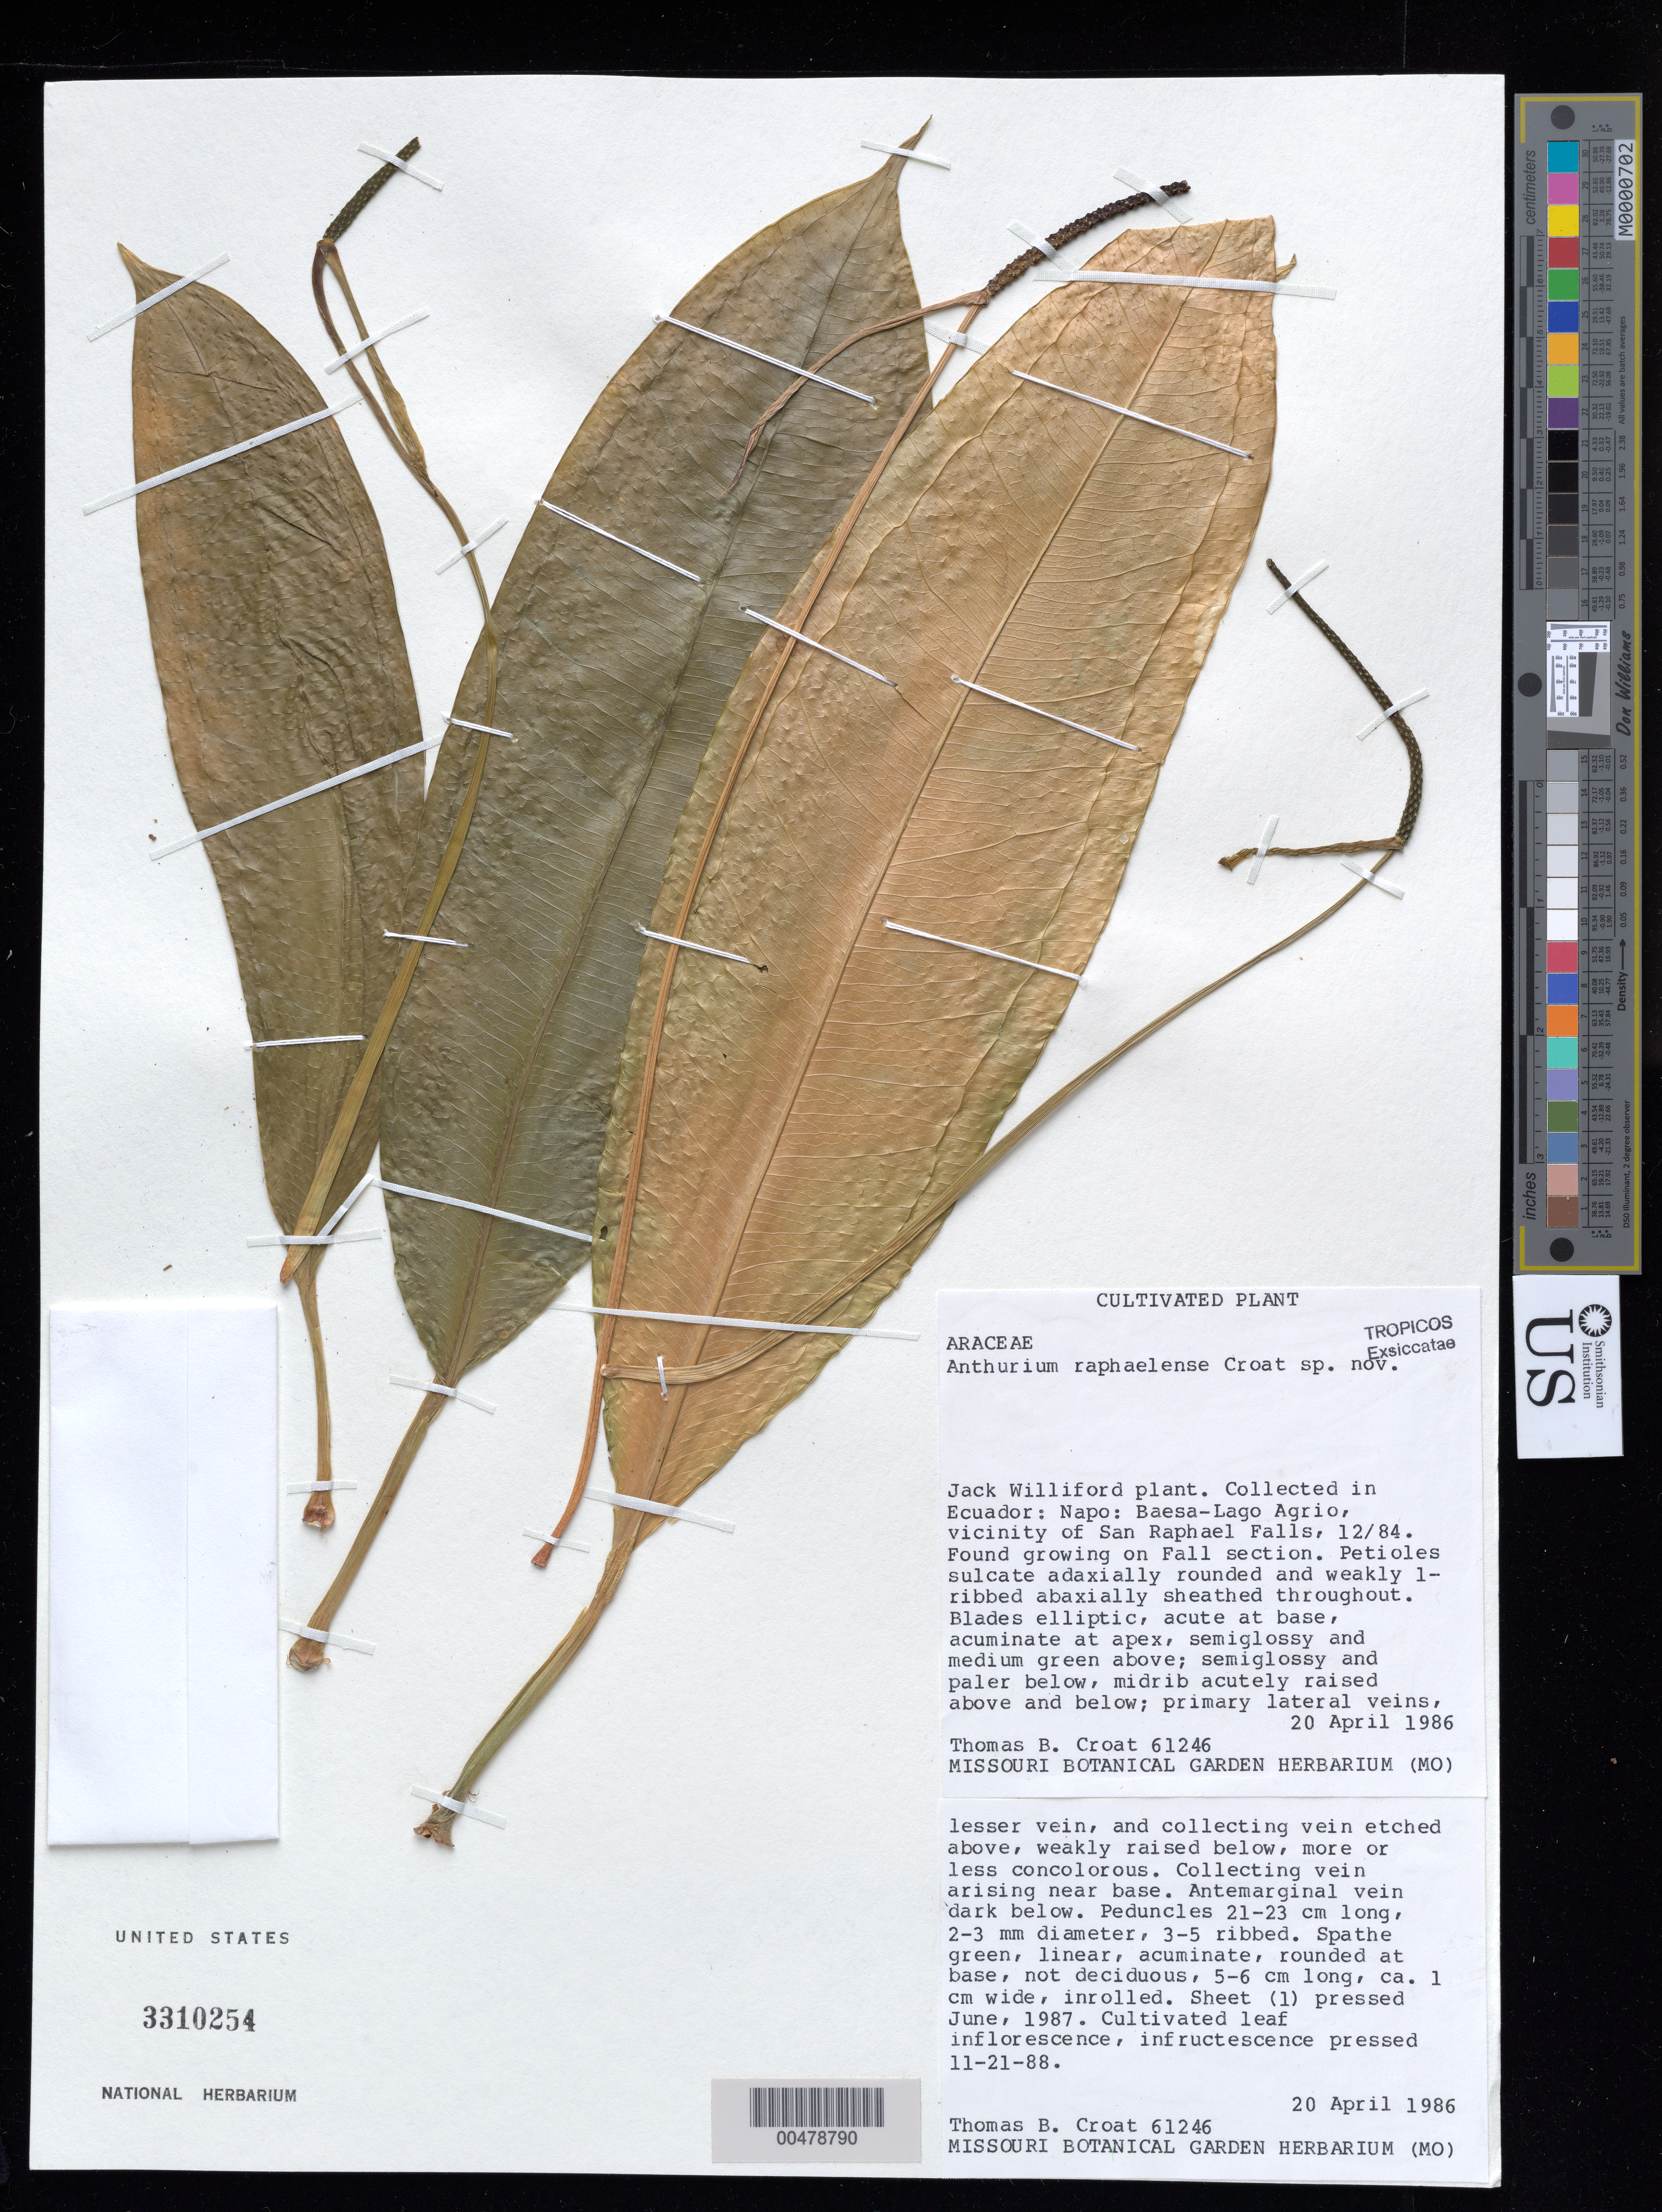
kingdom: Plantae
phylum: Tracheophyta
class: Liliopsida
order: Alismatales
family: Araceae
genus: Anthurium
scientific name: Anthurium raphaelense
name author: Croat & Delannay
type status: Isotype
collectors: T. B. Croat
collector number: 61246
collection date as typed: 20 Apr 1986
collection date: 1986-04-20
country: Ecuador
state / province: Napo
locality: Baesa - Lago AgRio, vicinity of San Raphael Falls, 12/84.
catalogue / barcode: US 3310254